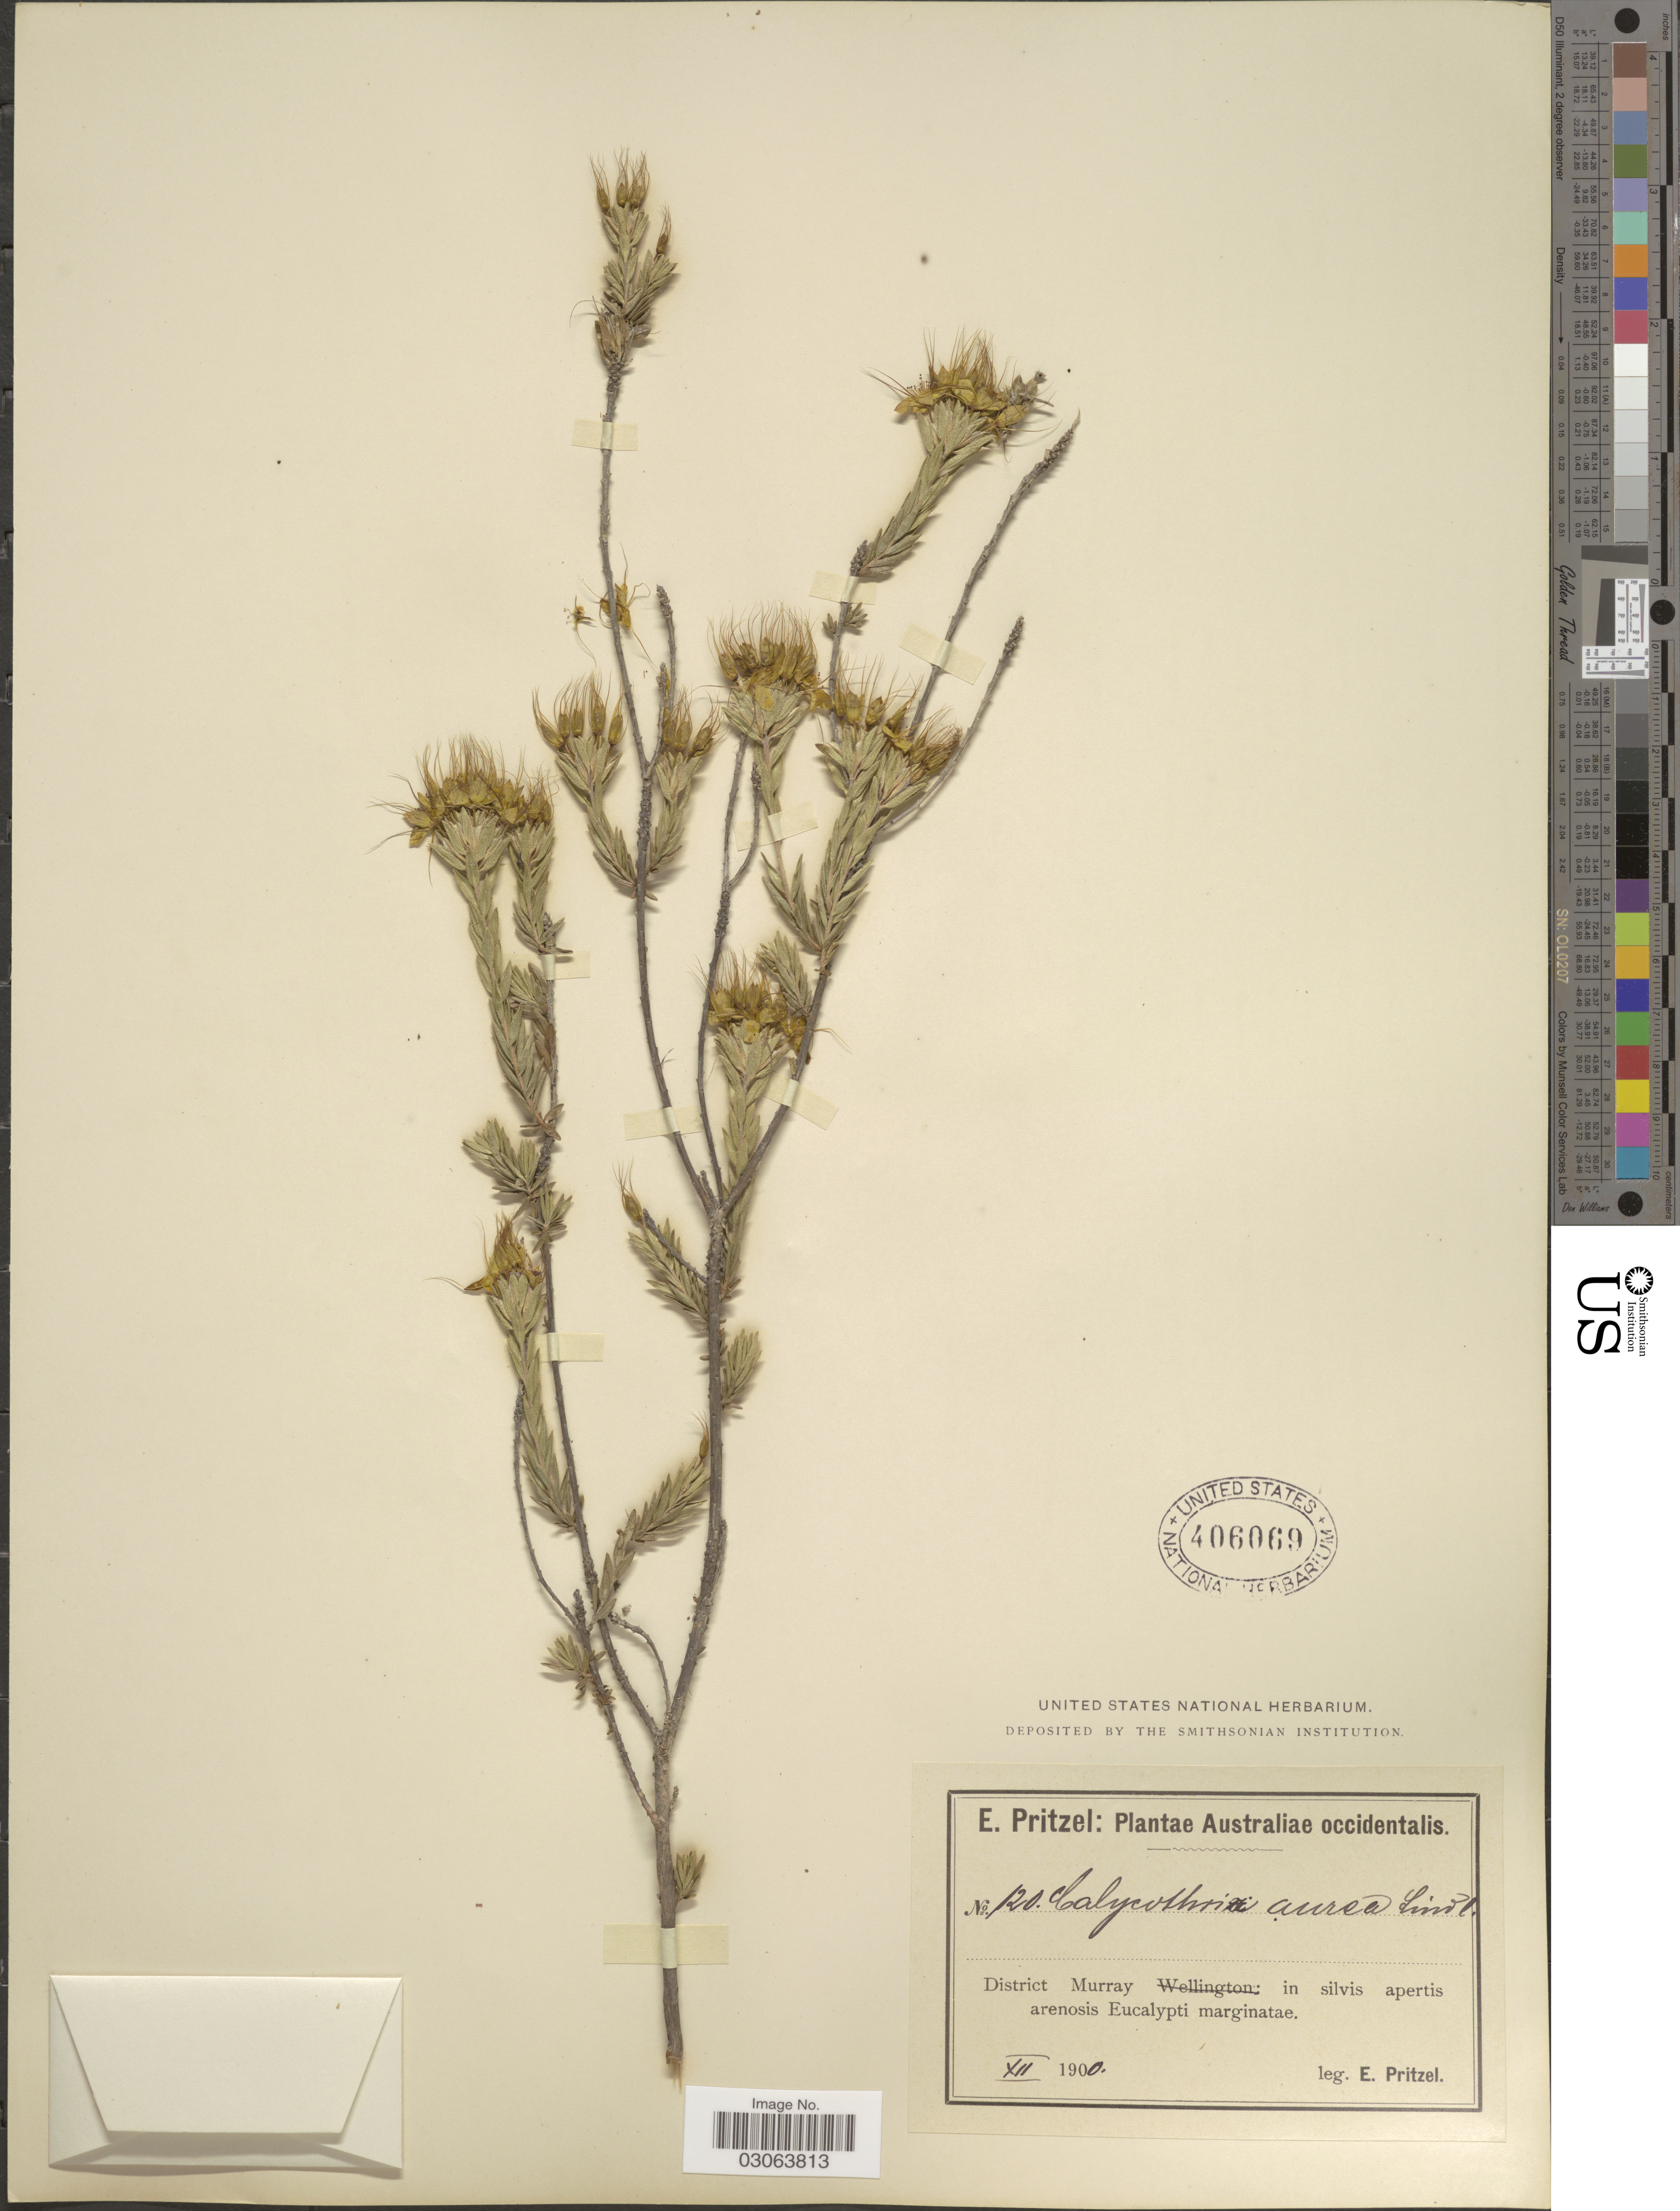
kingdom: Plantae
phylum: Tracheophyta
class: Magnoliopsida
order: Myrtales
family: Myrtaceae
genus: Calytrix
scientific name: Calytrix aurea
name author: Lindl.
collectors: E. G. Pritzel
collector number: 120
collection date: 1900-12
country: Australia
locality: Australiae occidentalis. District Murray: in silvis apertis arenosis Eucalypti marginatae.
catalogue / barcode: US 406069